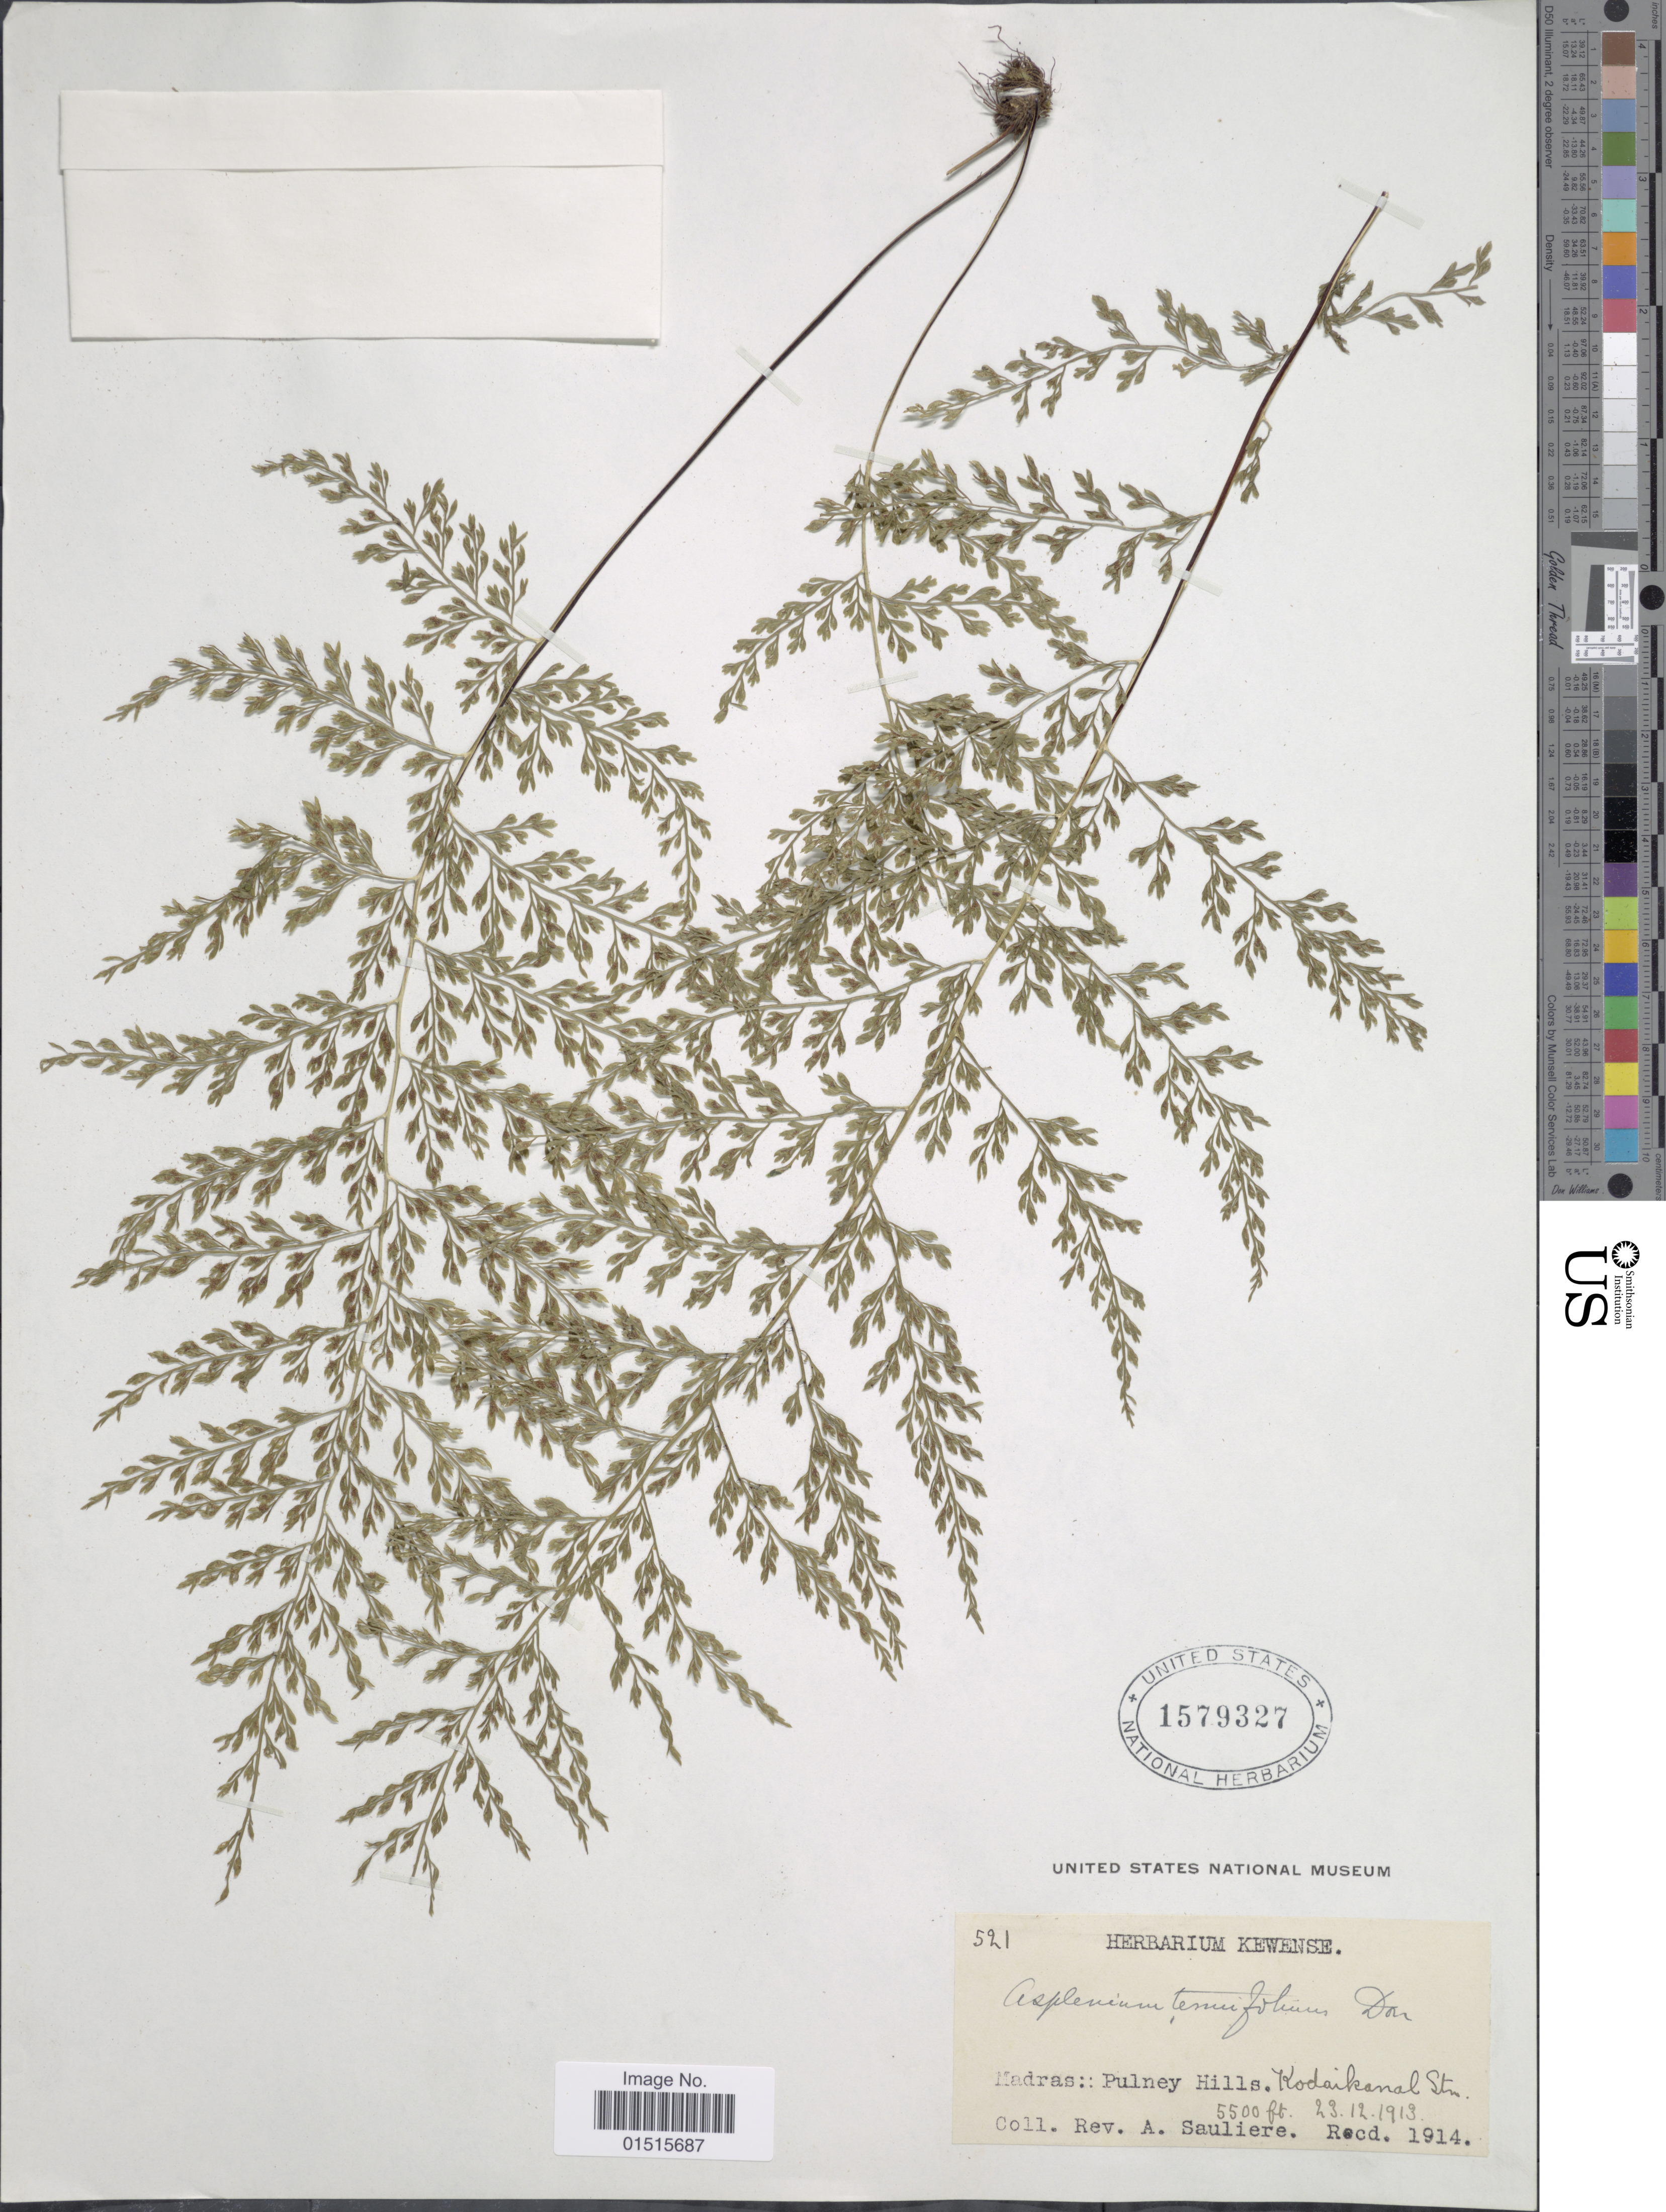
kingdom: Plantae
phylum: Tracheophyta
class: Polypodiopsida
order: Polypodiales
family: Aspleniaceae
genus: Asplenium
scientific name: Asplenium tenuifolium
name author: D. Don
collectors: A. Sauliere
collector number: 521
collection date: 1913-12-23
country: India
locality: Madras: Pulney Hills, Kodaikanal Stn.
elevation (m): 1676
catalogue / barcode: US 1579327